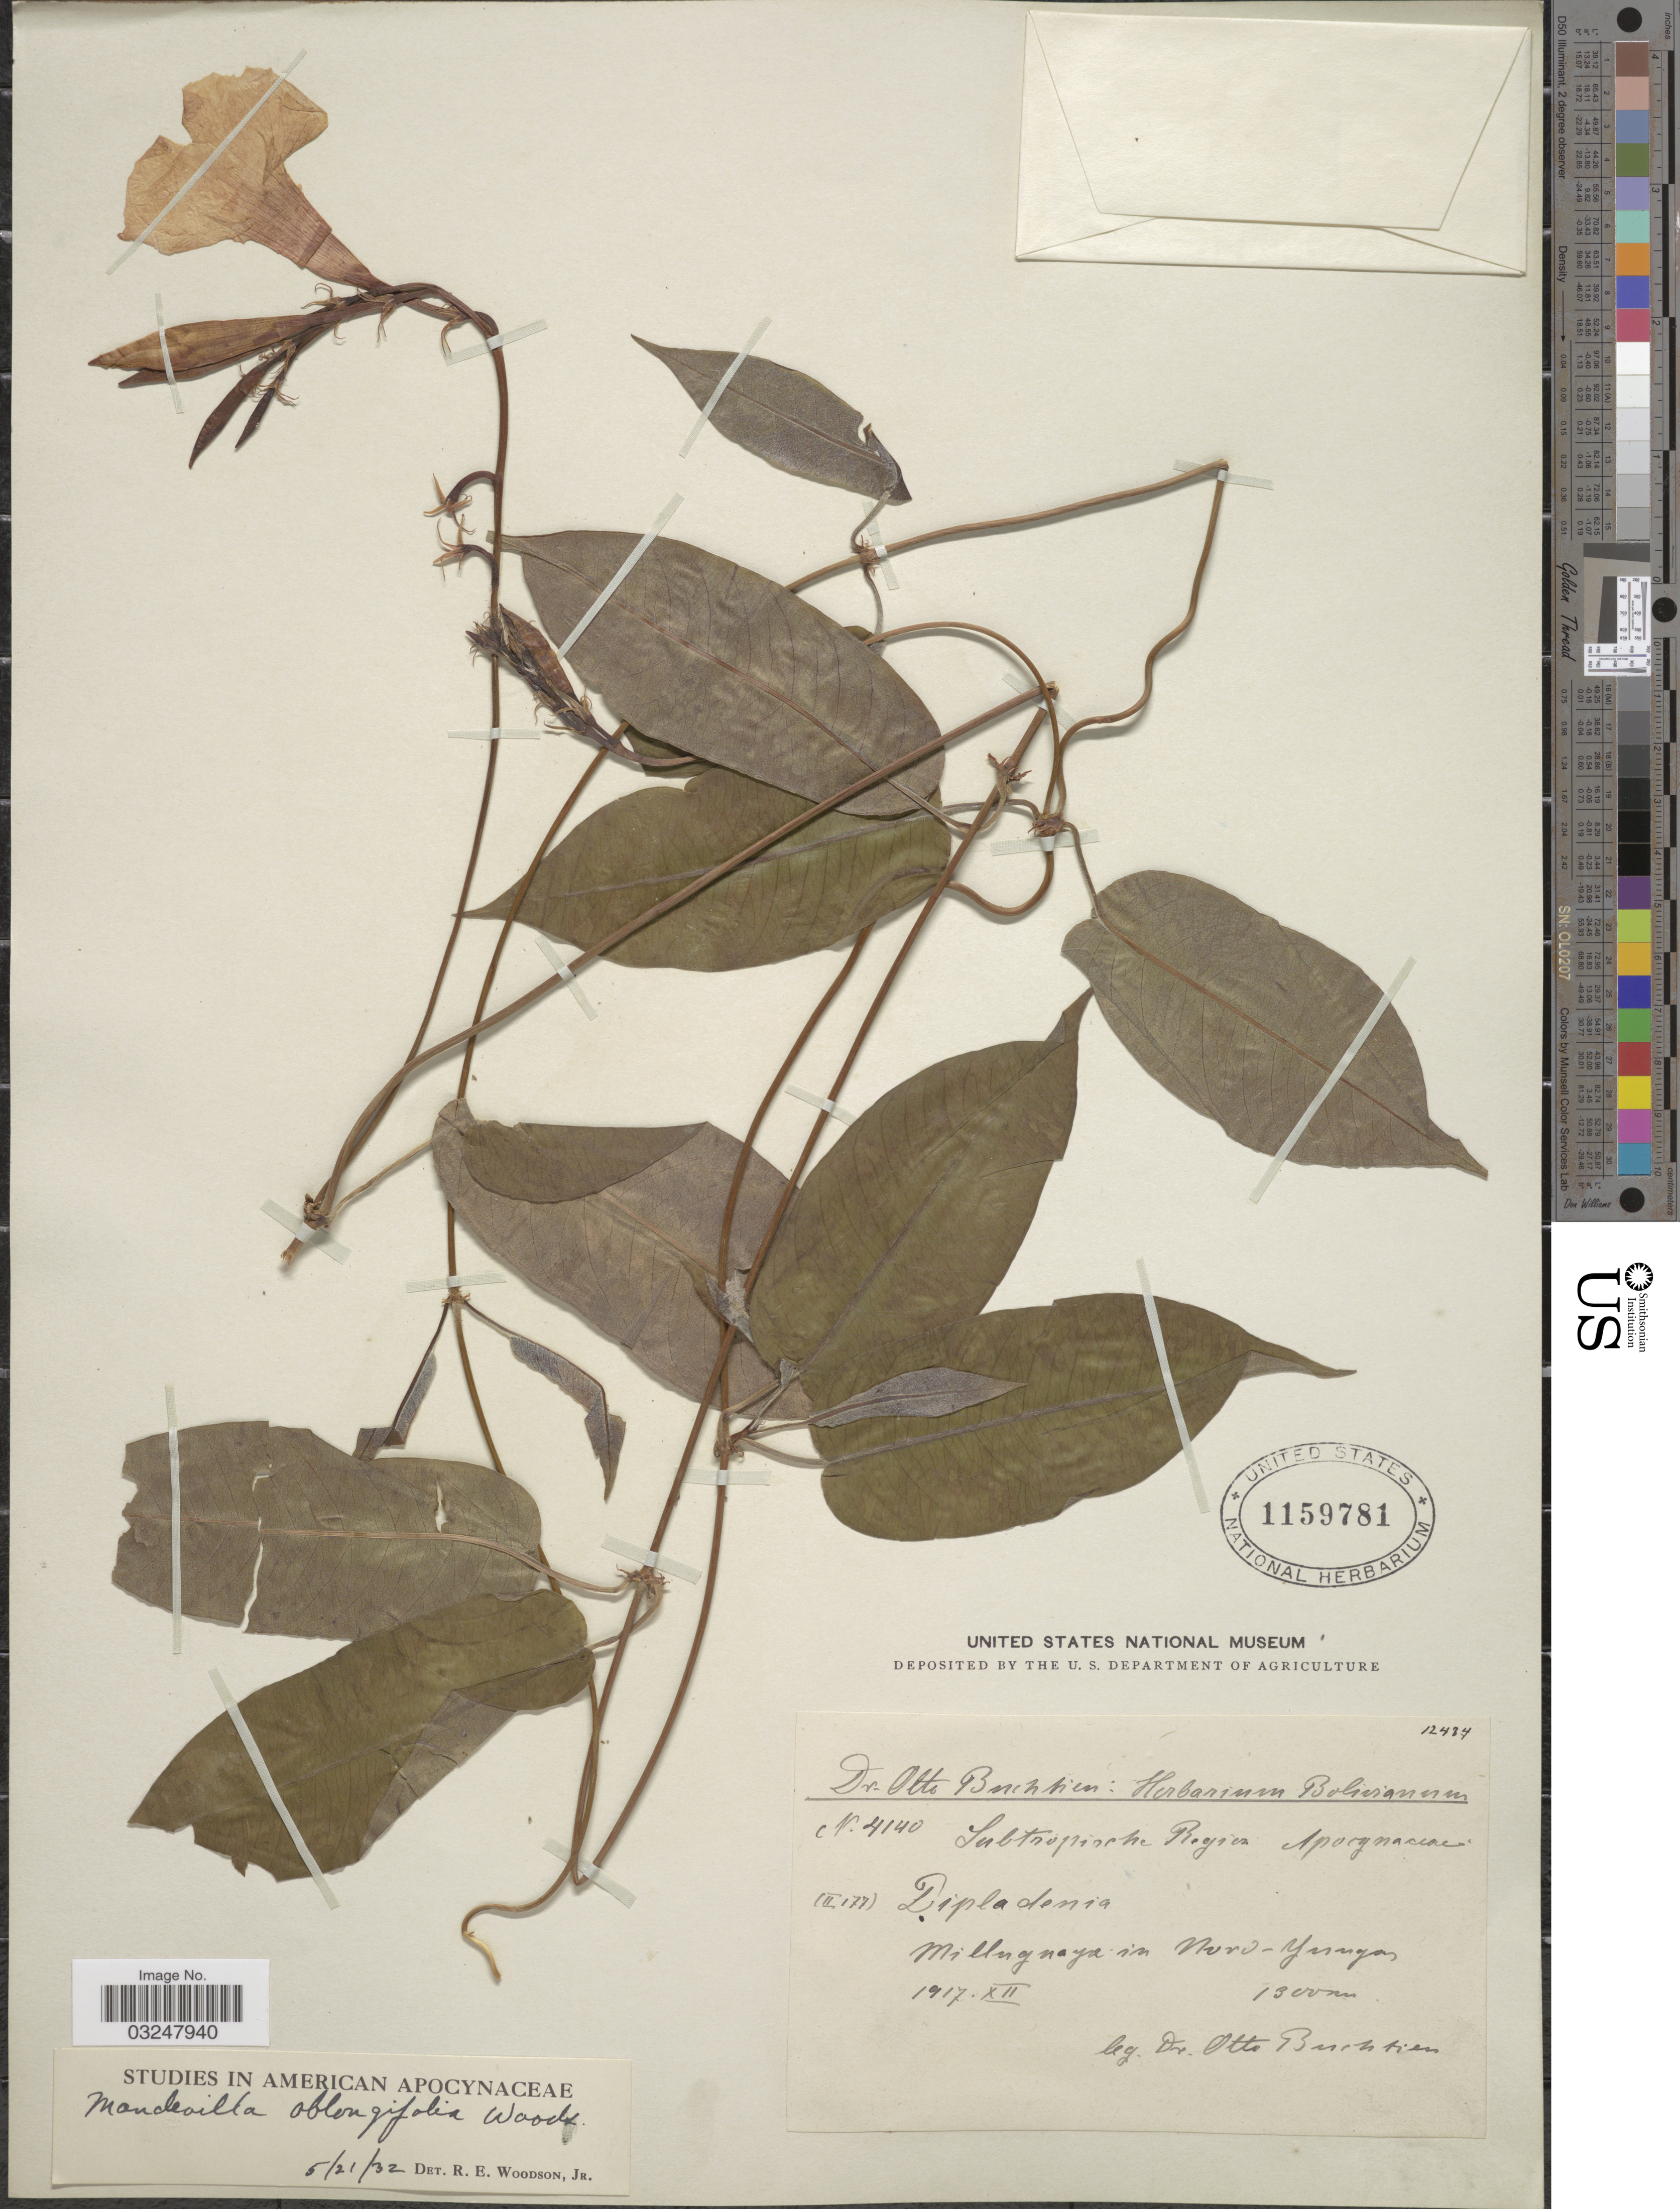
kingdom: Plantae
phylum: Tracheophyta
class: Magnoliopsida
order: Gentianales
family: Apocynaceae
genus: Mandevilla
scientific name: Mandevilla oblongifolia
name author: (Woodson) Woodson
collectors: O. Buchtien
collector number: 4140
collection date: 1917-12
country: Bolivia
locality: Subtropische Region. Milluguaya in Nord-Yungas.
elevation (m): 1300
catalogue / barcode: US 1159781